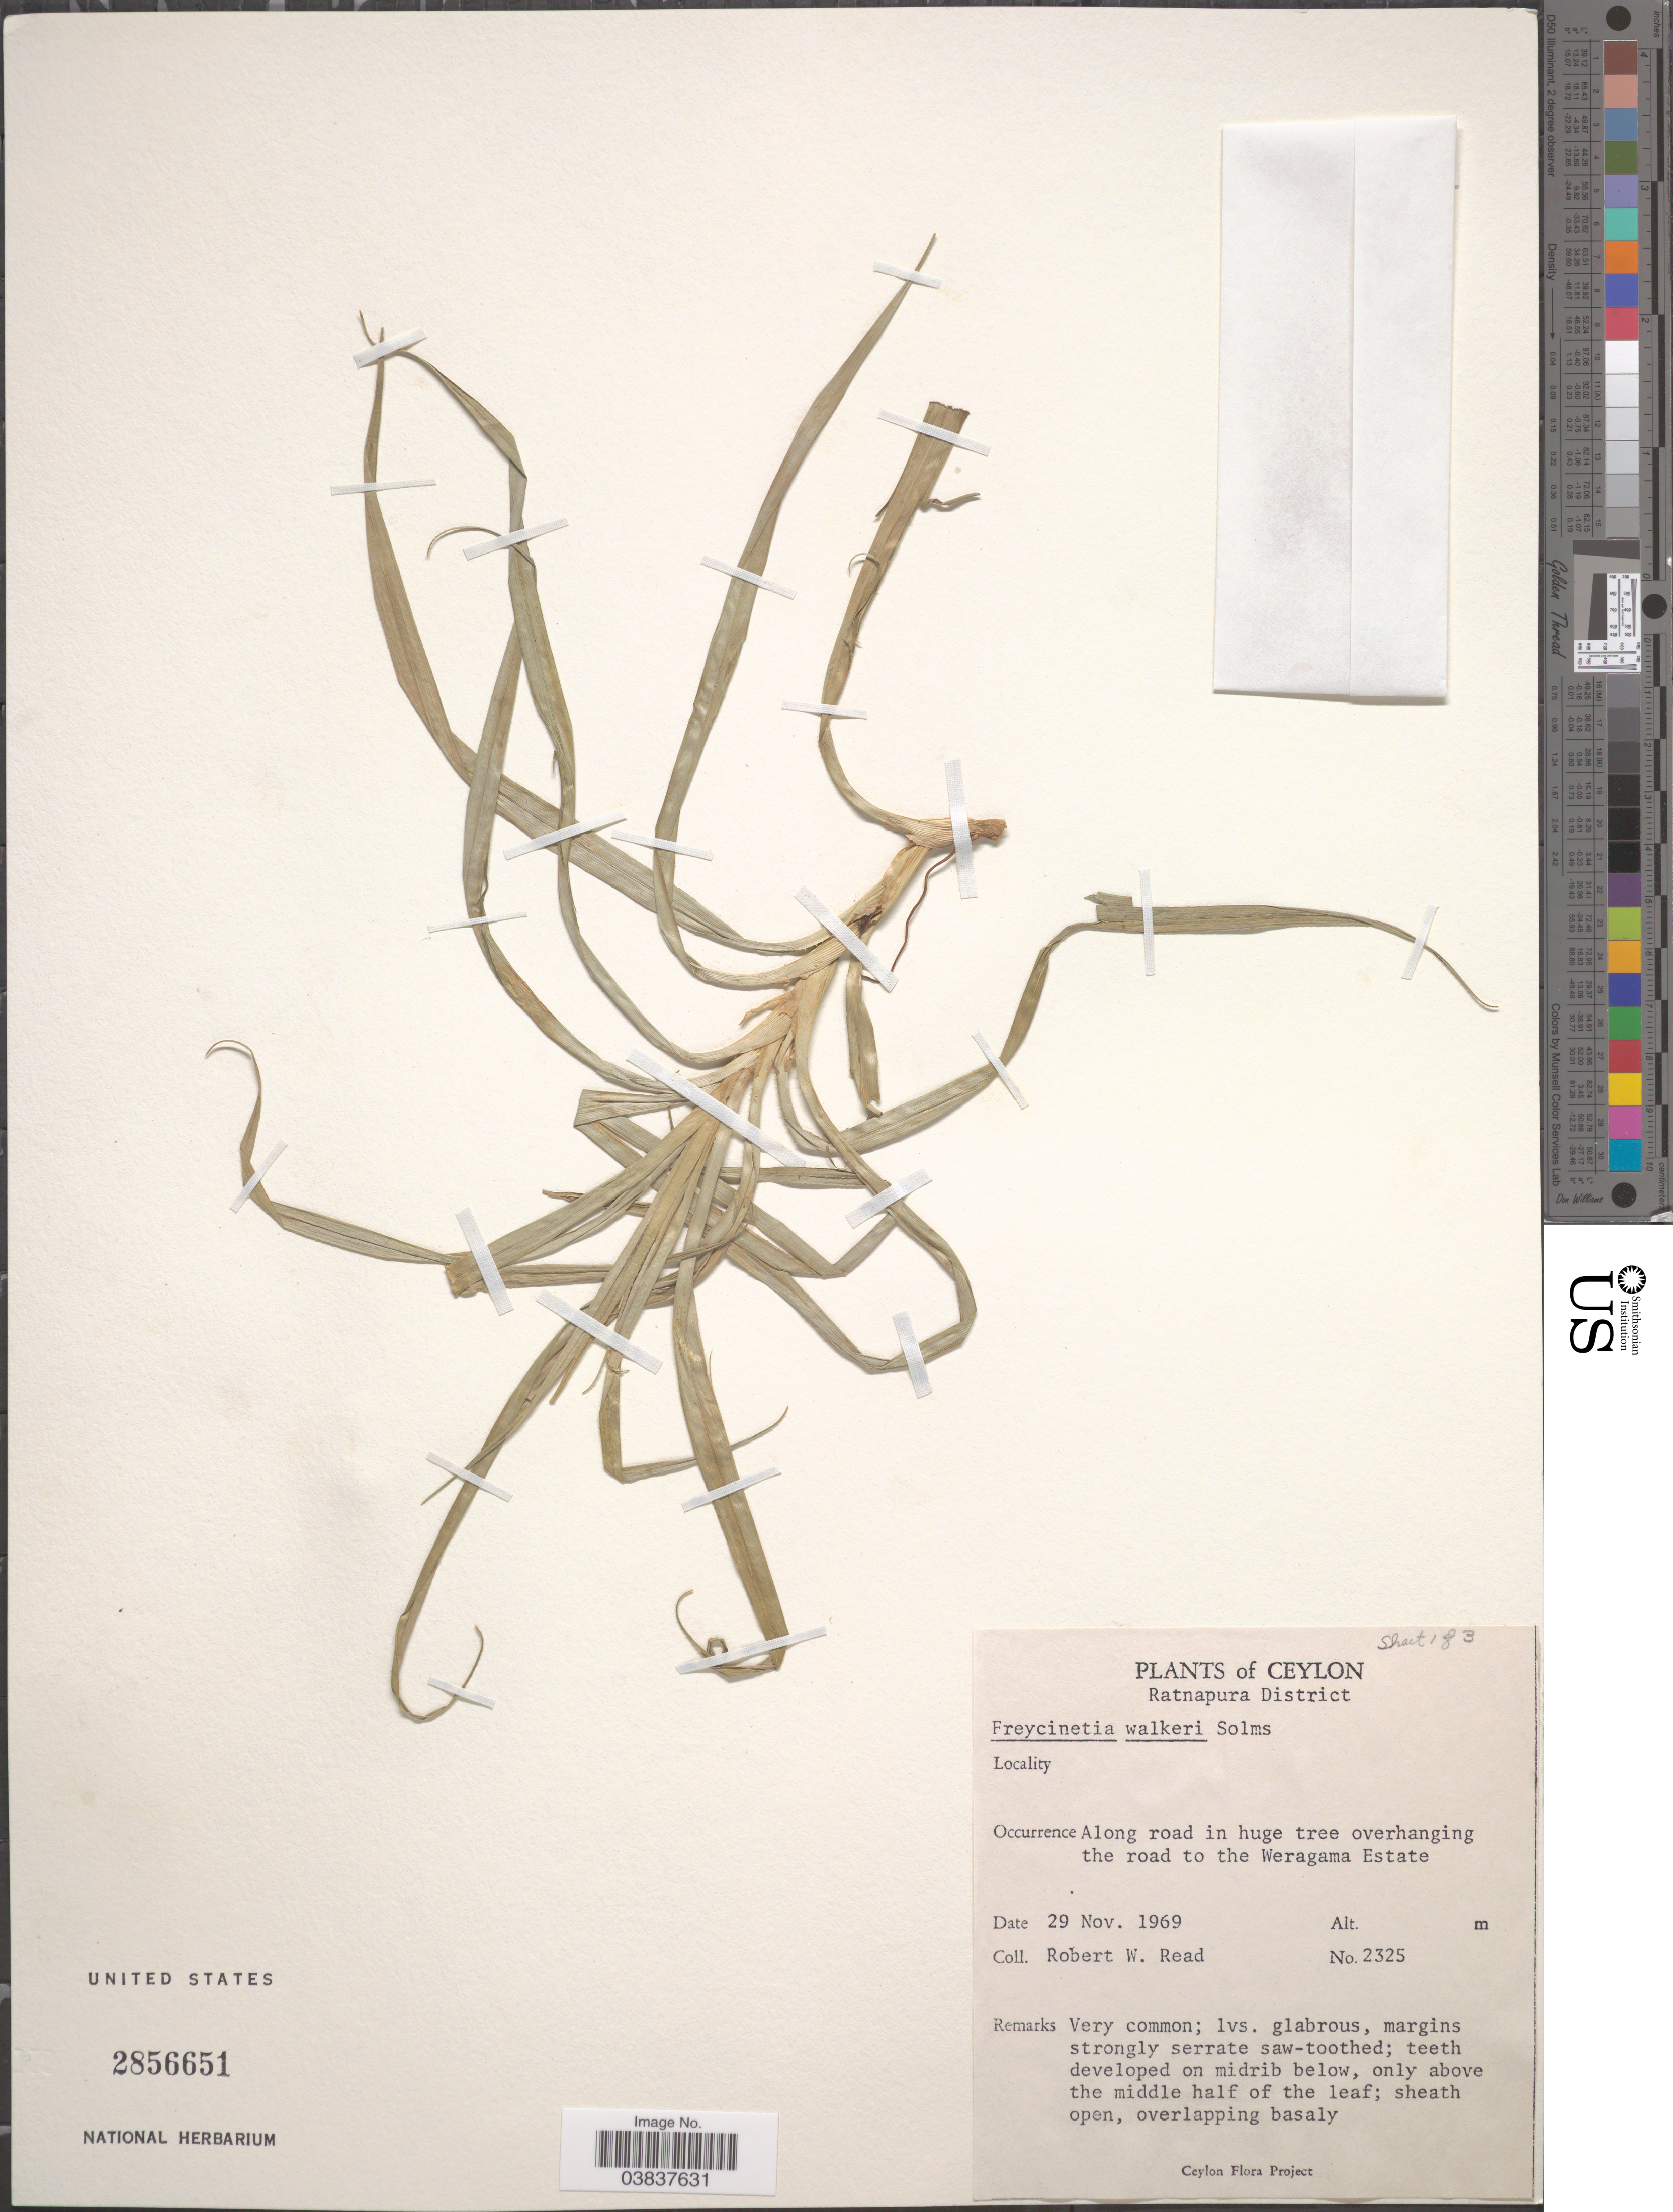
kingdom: Plantae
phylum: Tracheophyta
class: Liliopsida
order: Pandanales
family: Pandanaceae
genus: Freycinetia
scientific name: Freycinetia walkeri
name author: Solms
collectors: R. W. Read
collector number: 2325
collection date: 1969-11-29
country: Sri Lanka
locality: Ceylon. Ratnapura District. Along road in huge tree overhanging the road to the Weragama Estate.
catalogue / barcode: US 2856651